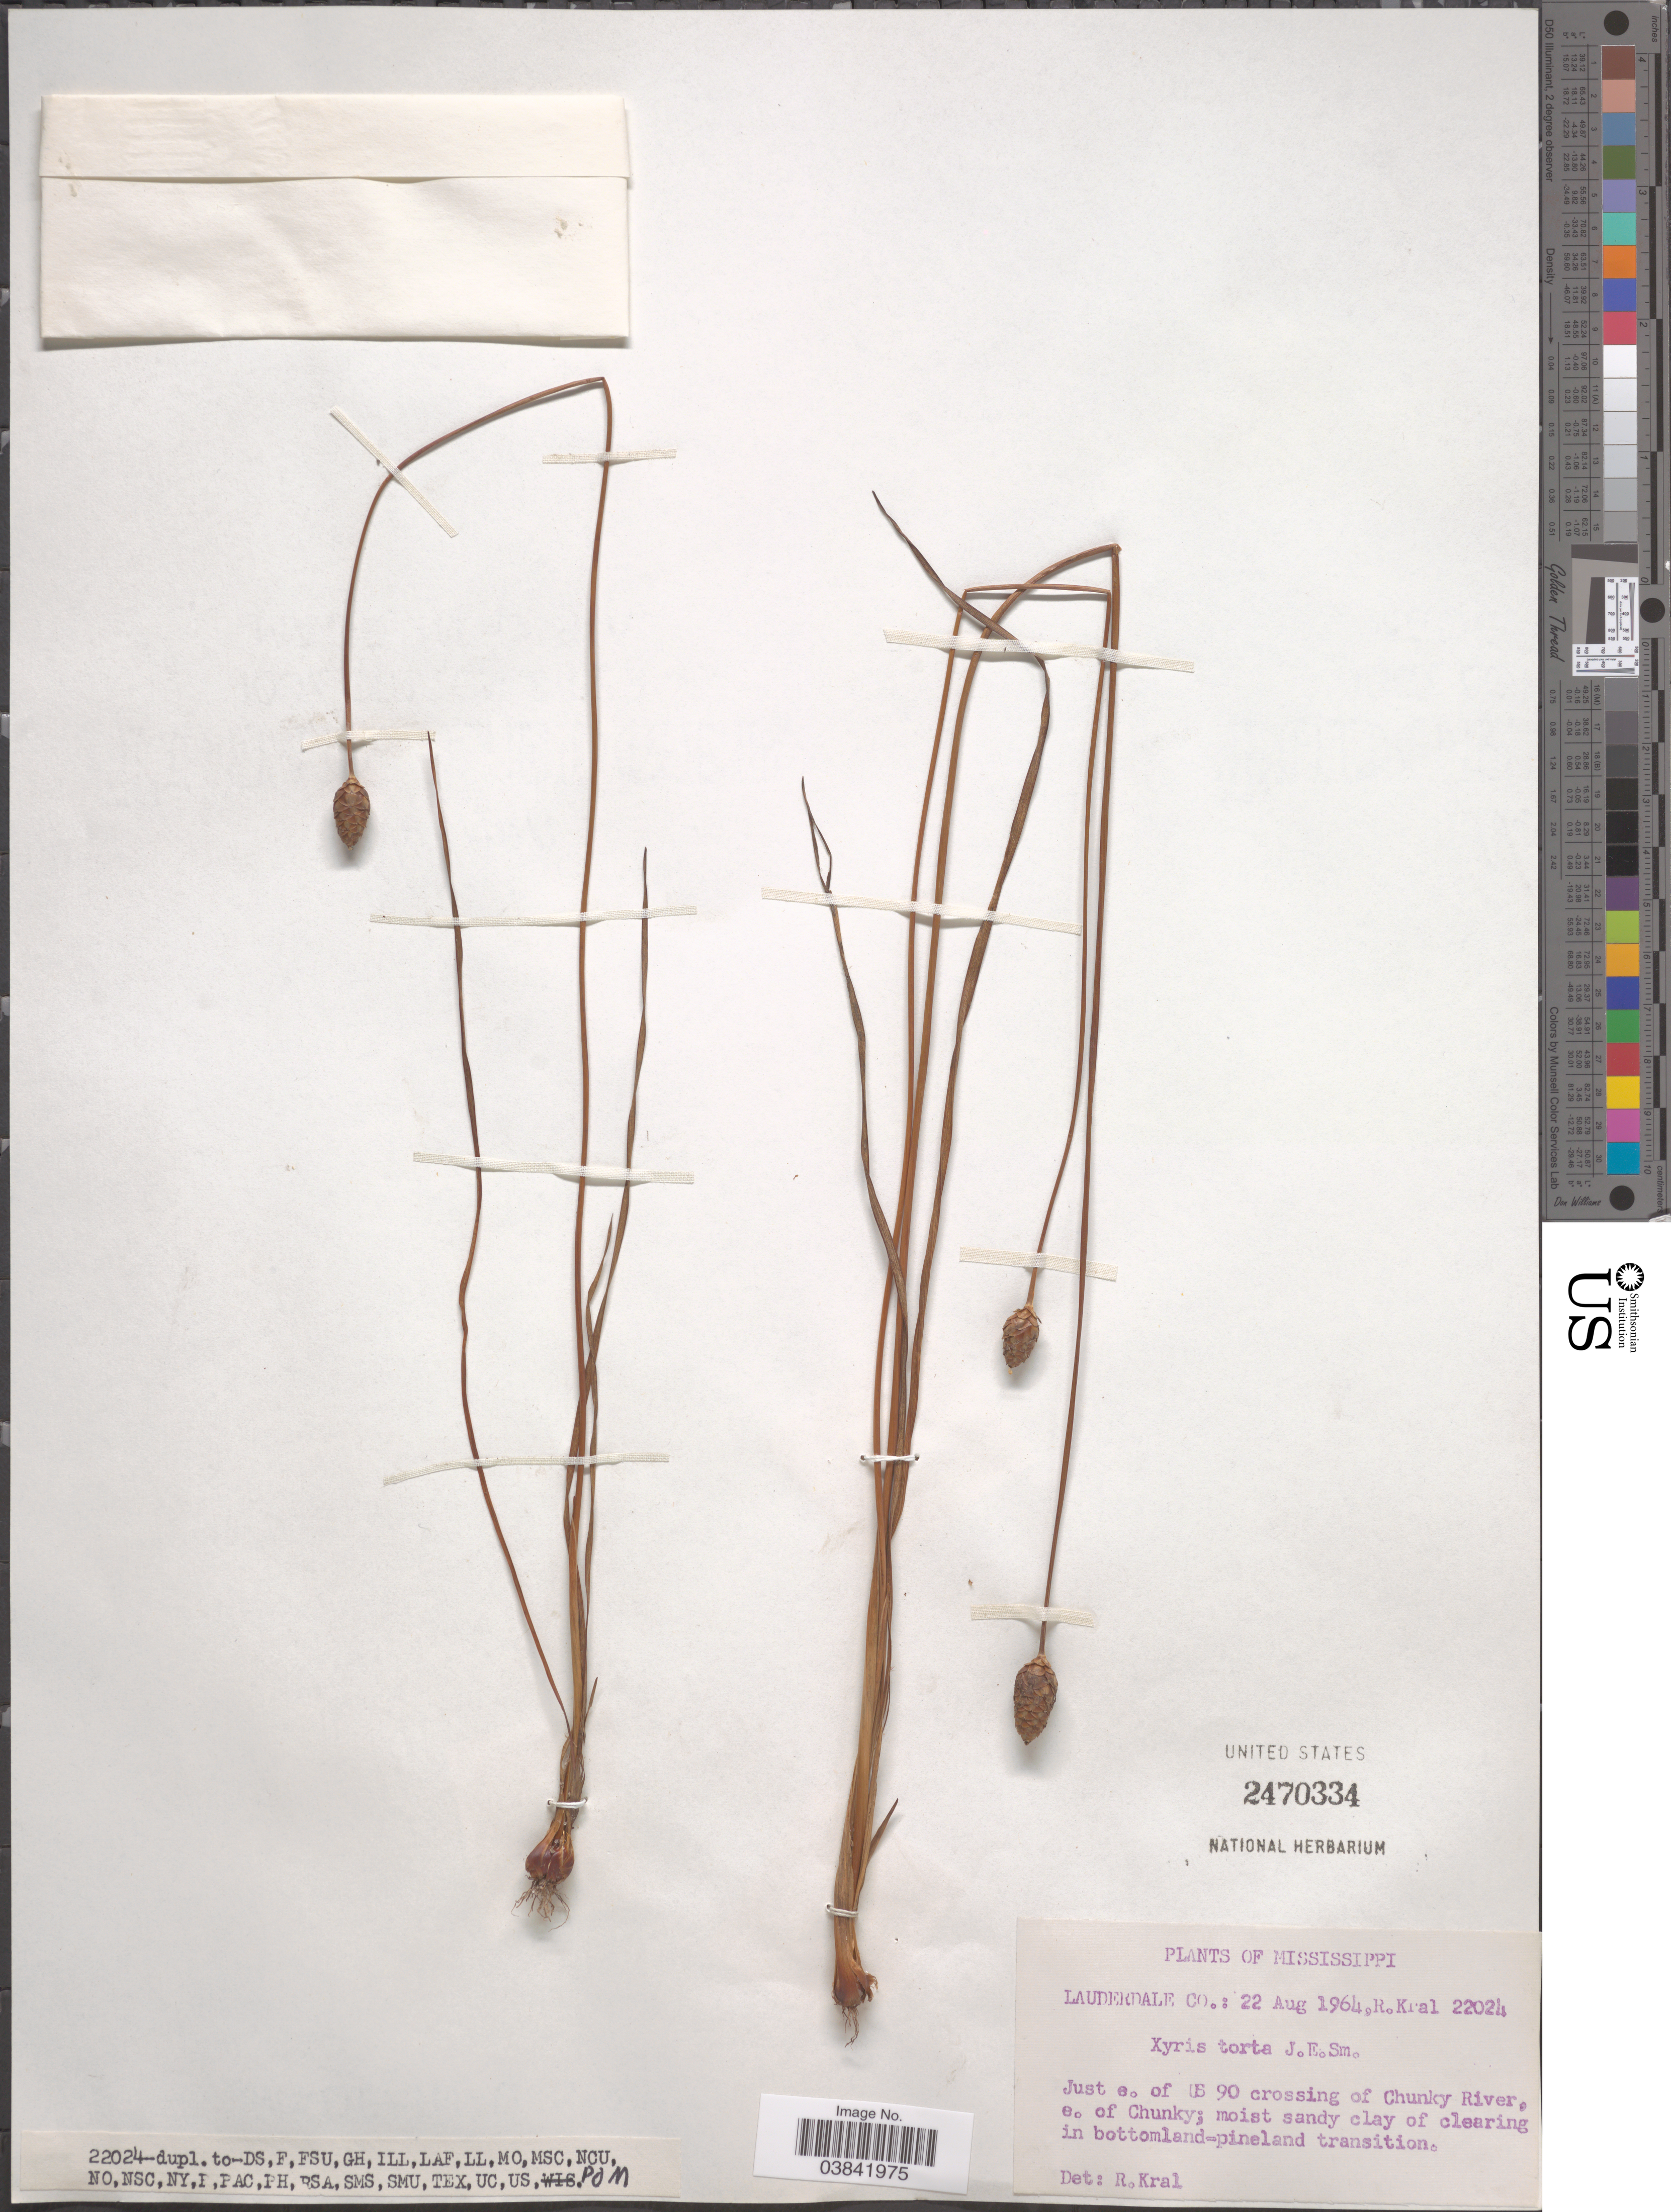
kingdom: Plantae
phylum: Tracheophyta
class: Liliopsida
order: Poales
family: Xyridaceae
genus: Xyris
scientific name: Xyris torta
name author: Sm.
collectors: R. Kral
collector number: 22024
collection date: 1964-08-22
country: United States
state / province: Mississippi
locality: Lauderdale Co.: Just e. of US 90 crossing of Chunky River, e. of Chunky.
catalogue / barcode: US 2470334